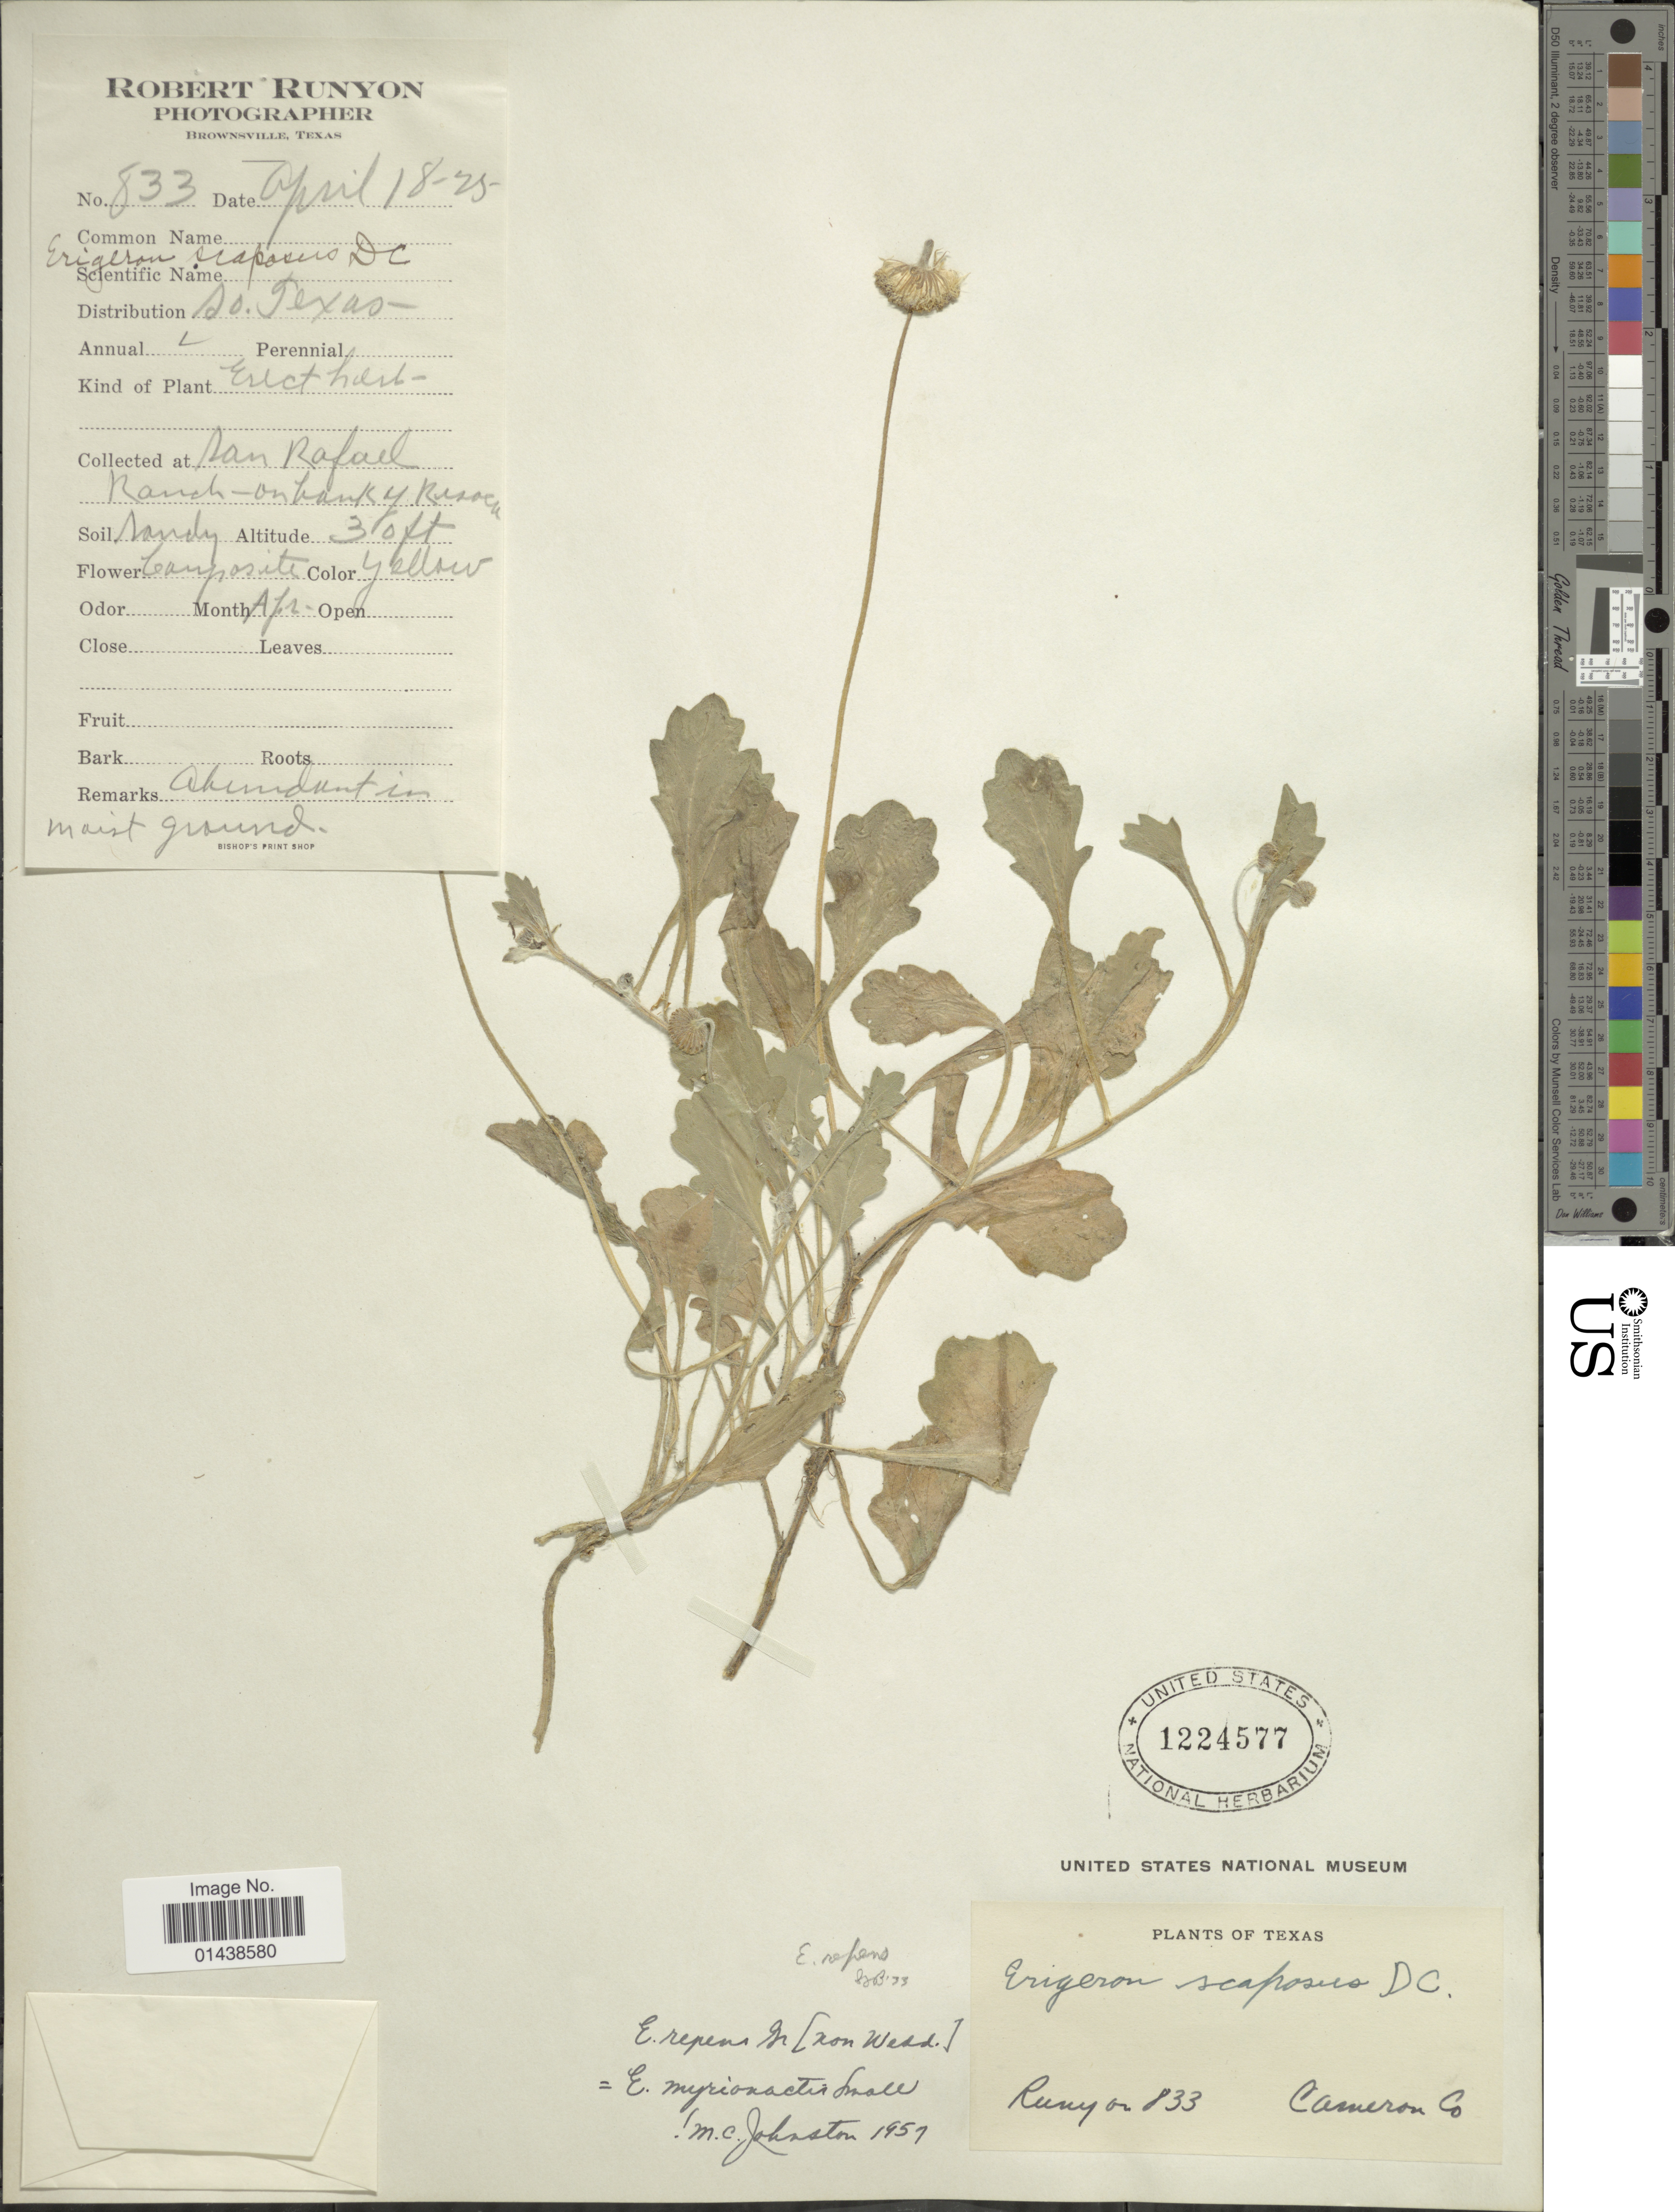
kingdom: Plantae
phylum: Tracheophyta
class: Magnoliopsida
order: Asterales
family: Asteraceae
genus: Erigeron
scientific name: Erigeron myrionactis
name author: Small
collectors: R. Runyon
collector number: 833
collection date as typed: Transcribed d/m/y: 18/4/25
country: United States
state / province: Texas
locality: San Rafael Ranch - on banky rivers. Cameron Co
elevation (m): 9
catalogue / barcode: US 1224577